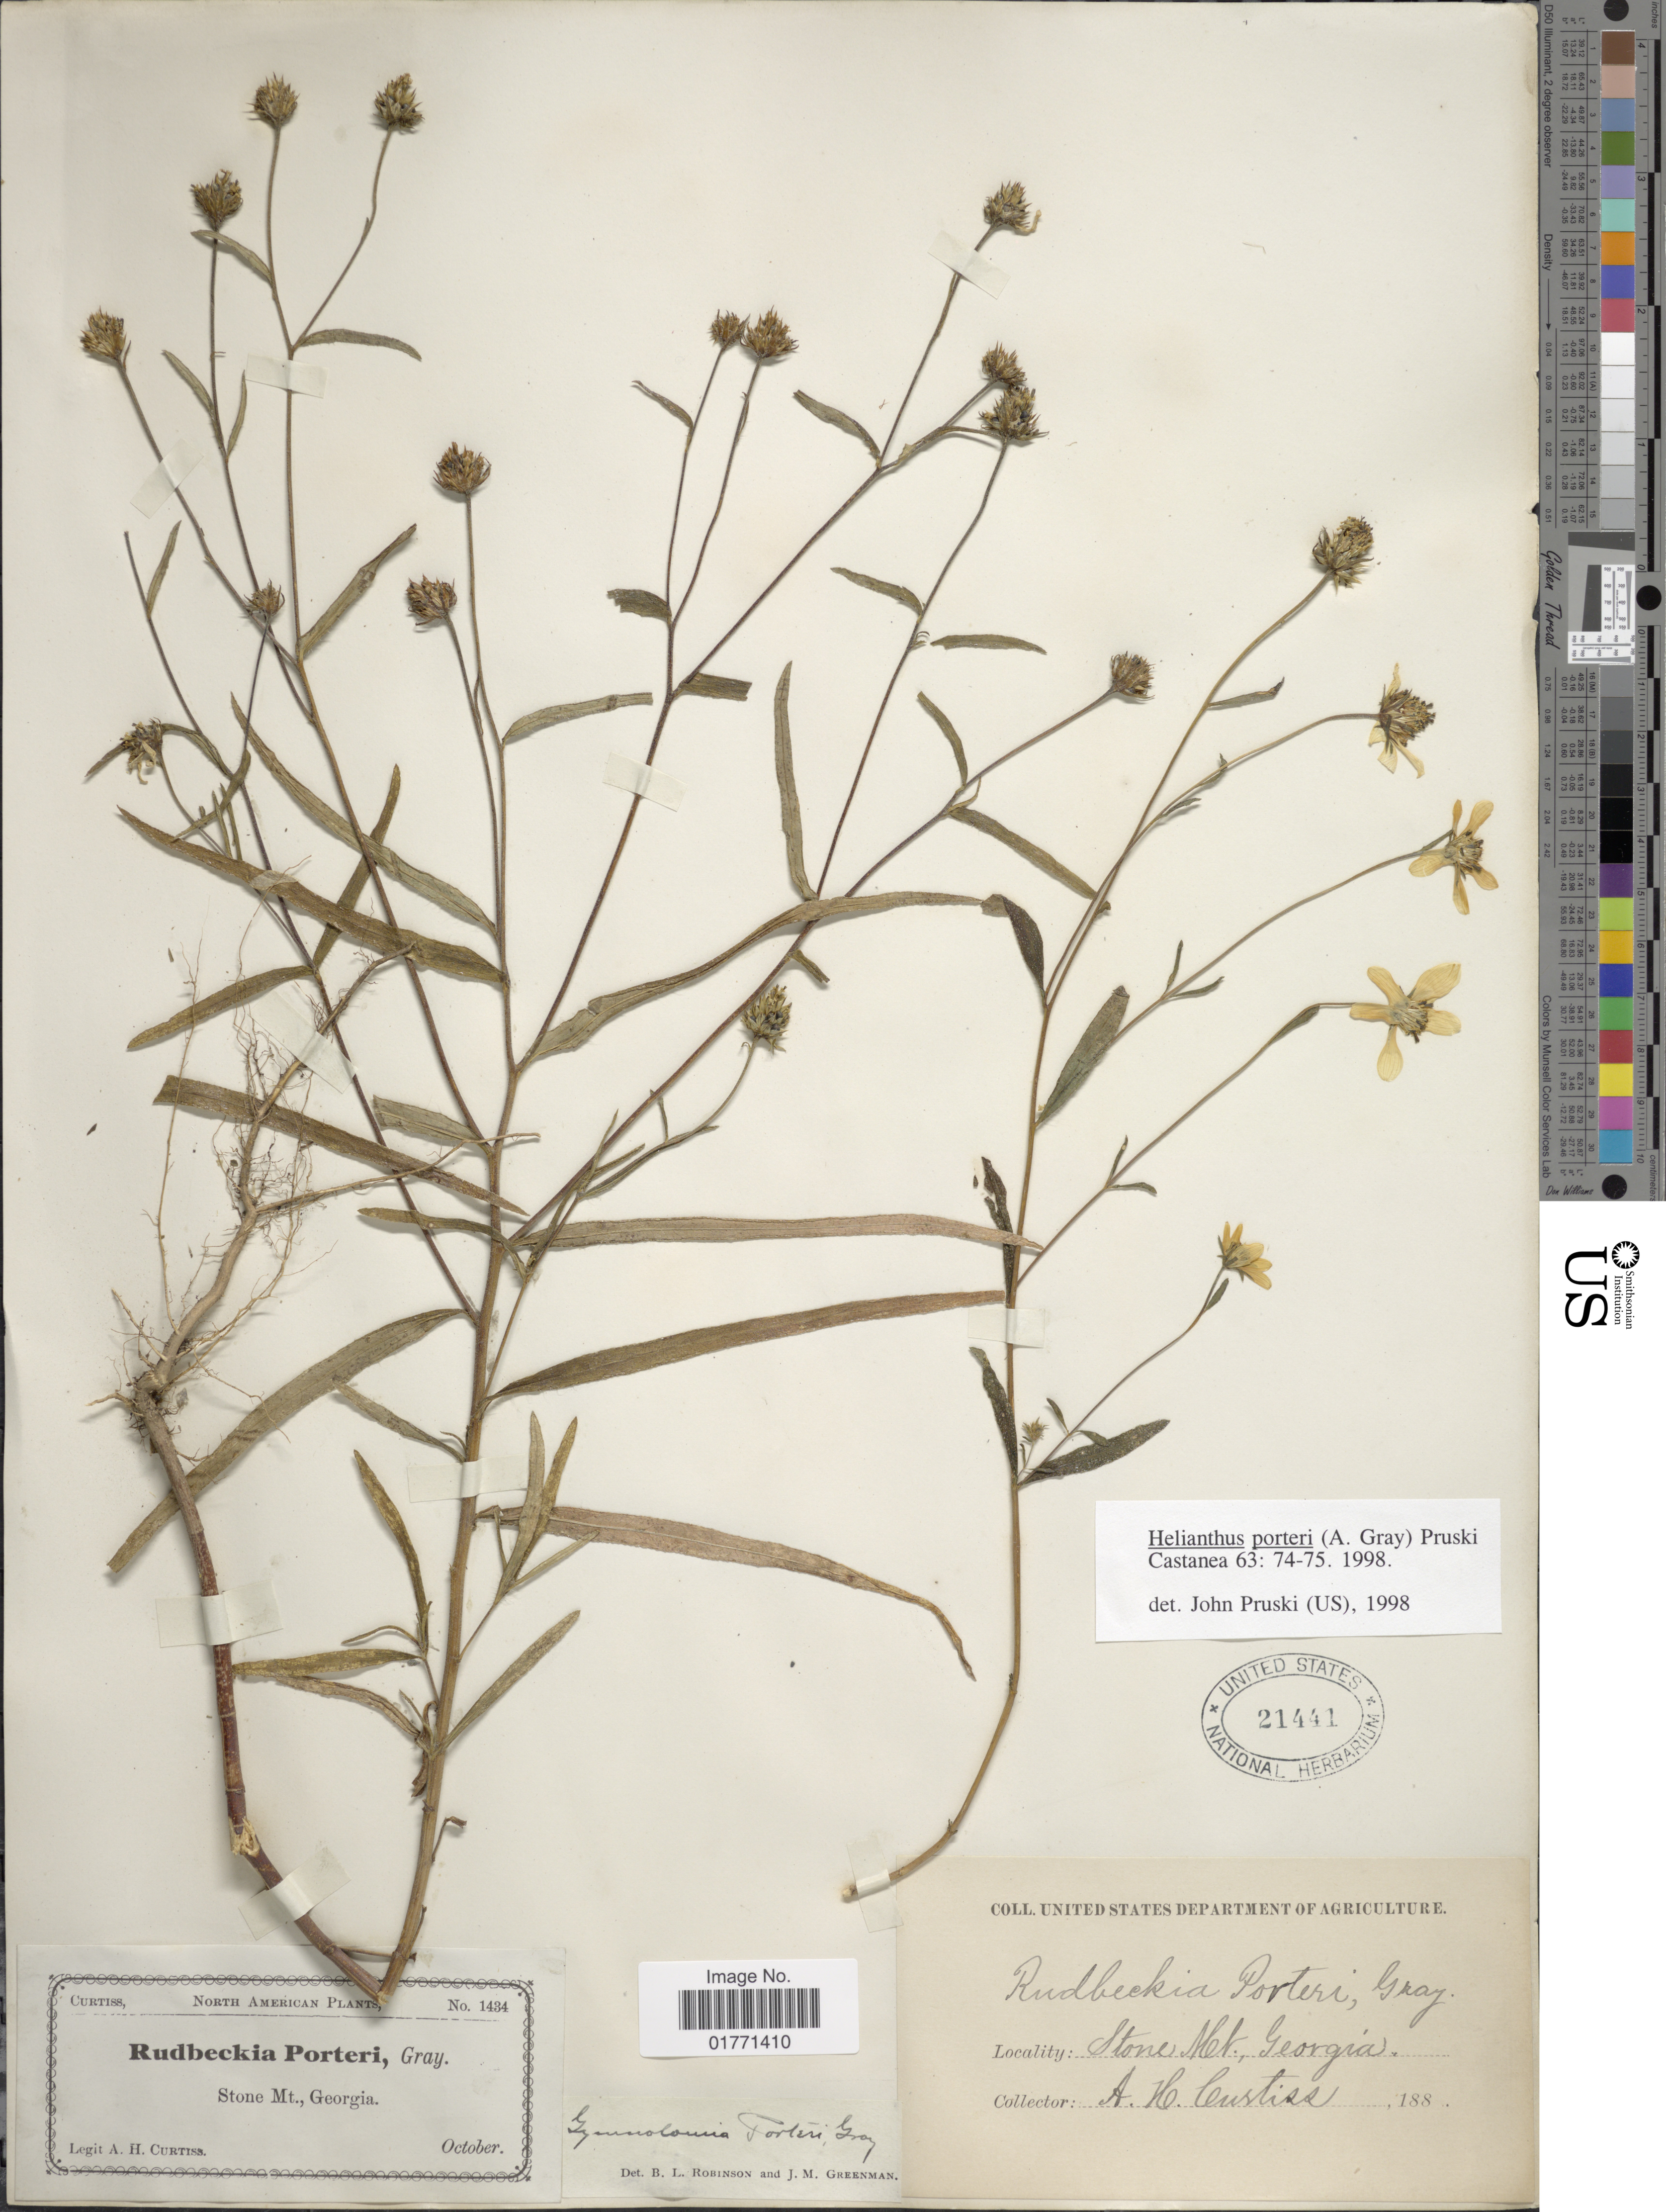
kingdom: Plantae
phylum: Tracheophyta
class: Magnoliopsida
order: Asterales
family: Asteraceae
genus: Helianthus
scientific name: Helianthus porteri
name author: (A. Gray) Pruski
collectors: A. H. Curtiss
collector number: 1434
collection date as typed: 188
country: United States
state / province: Georgia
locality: Stone Mt.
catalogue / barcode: US 21441